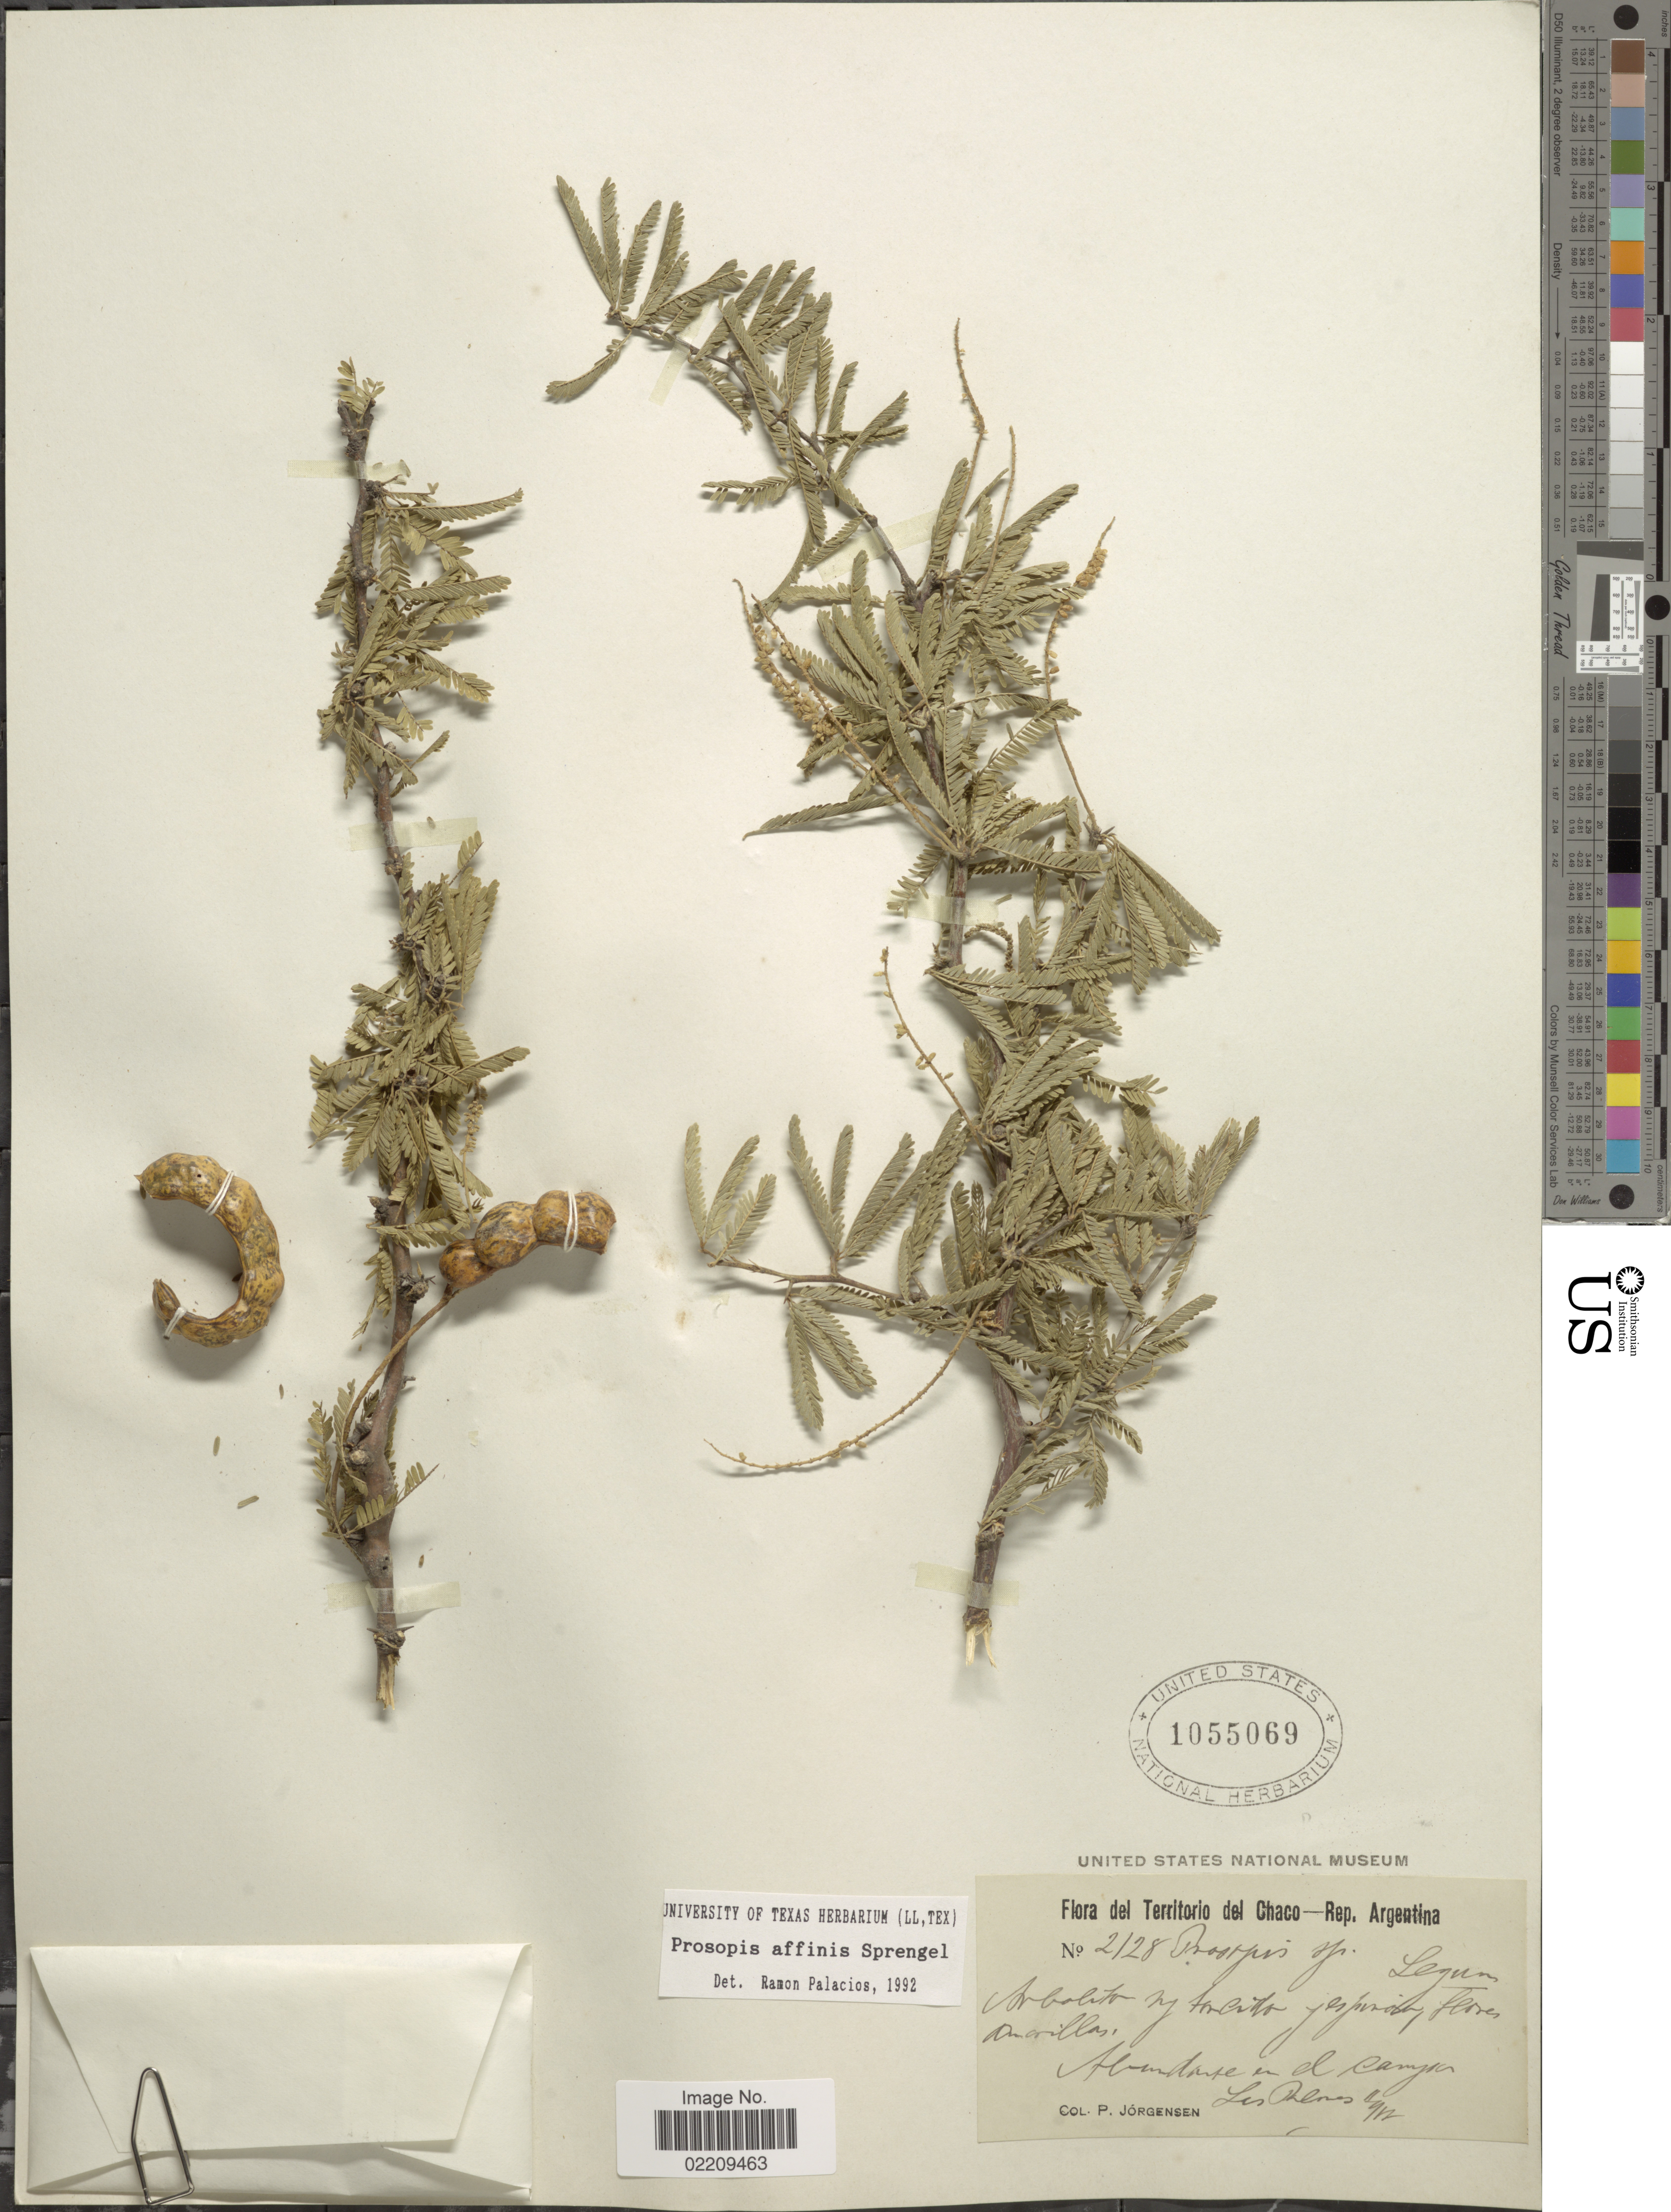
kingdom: Plantae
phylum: Tracheophyta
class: Magnoliopsida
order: Fabales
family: Fabaceae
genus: Neltuma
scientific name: Neltuma affinis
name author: (Spreng.) C. E. Hughes & G.P. Lewis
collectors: P. Jörgensen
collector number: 2128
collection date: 1911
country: Argentina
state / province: Chaco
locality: Abundante en el canyon. Los Palmas.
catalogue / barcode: US 1055069